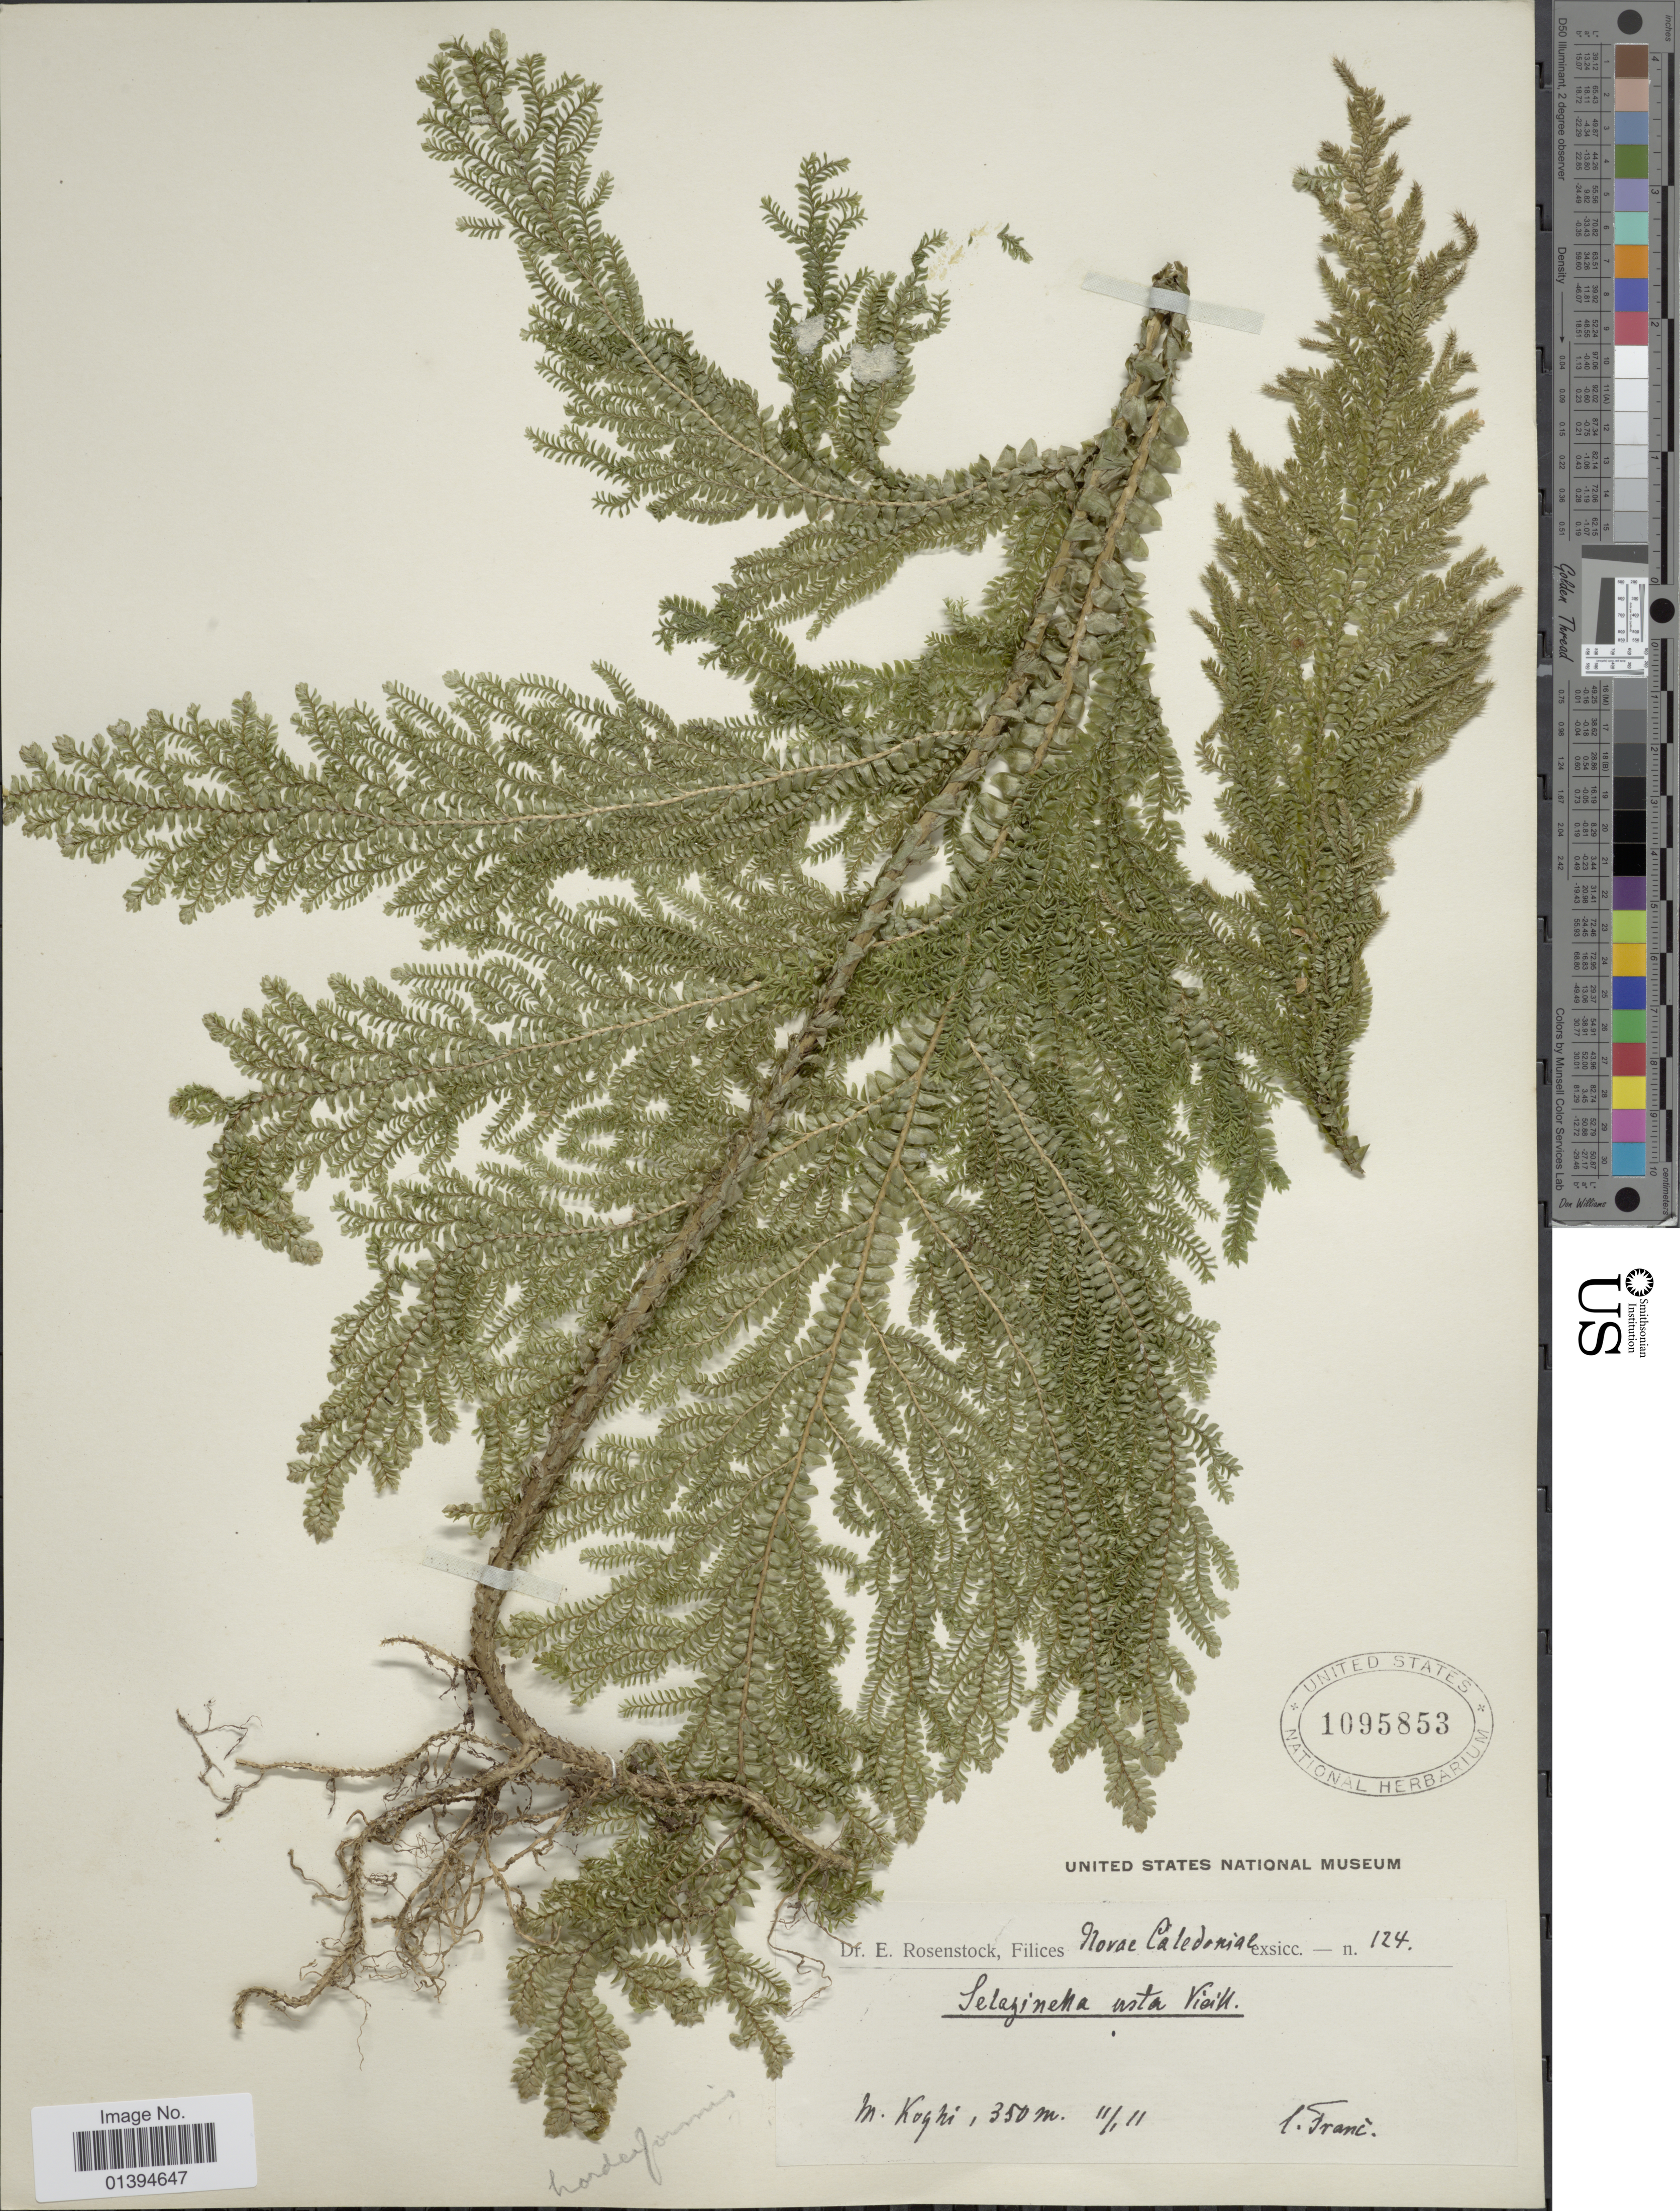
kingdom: Plantae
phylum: Tracheophyta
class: Lycopodiopsida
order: Selaginellales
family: Selaginellaceae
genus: Selaginella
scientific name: Selaginella hordeiformis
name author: Baker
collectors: Franc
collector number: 124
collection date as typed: Transcribed d/m/y: 11/1/11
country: New Caledonia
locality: M. Koghi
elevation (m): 350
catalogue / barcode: US 1095853